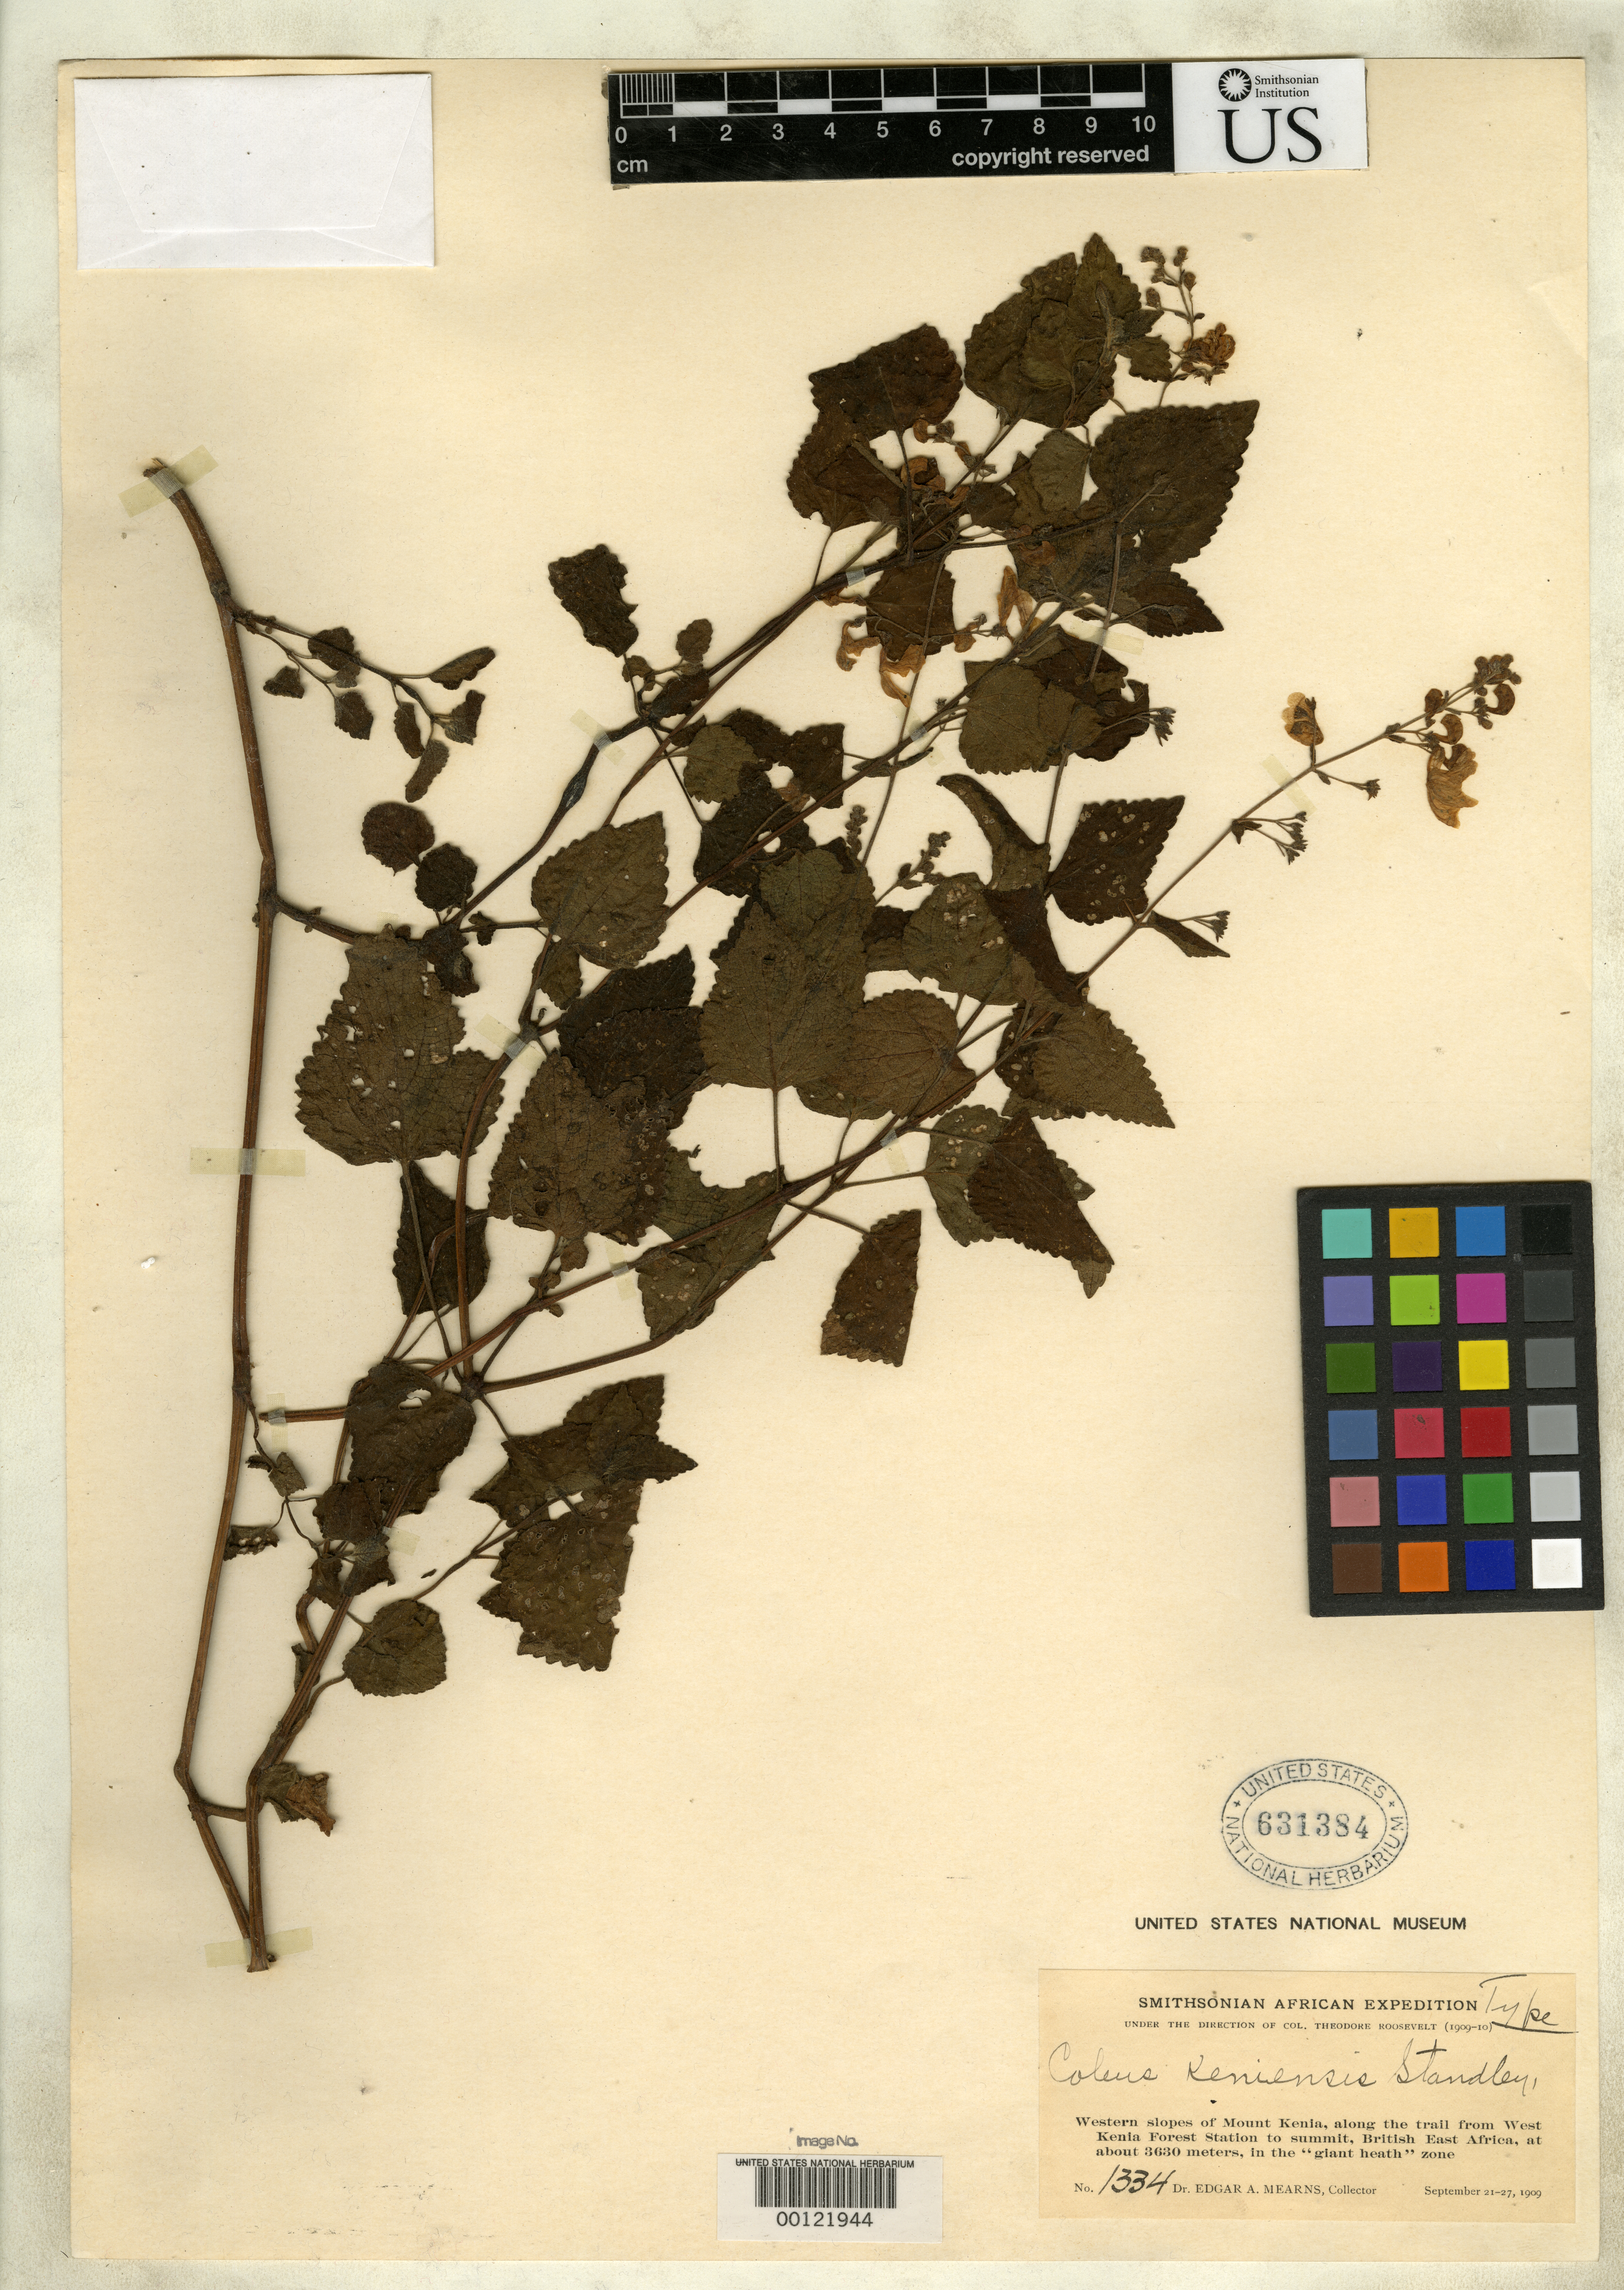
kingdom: Plantae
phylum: Tracheophyta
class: Magnoliopsida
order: Lamiales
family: Lamiaceae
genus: Coleus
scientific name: Coleus keniensis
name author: Standl.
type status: Holotype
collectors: E. A. Mearns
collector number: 1334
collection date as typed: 21 Sep 1909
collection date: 1909-09-21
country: Kenya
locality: Mount Kenya.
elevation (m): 3630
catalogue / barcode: US 631384